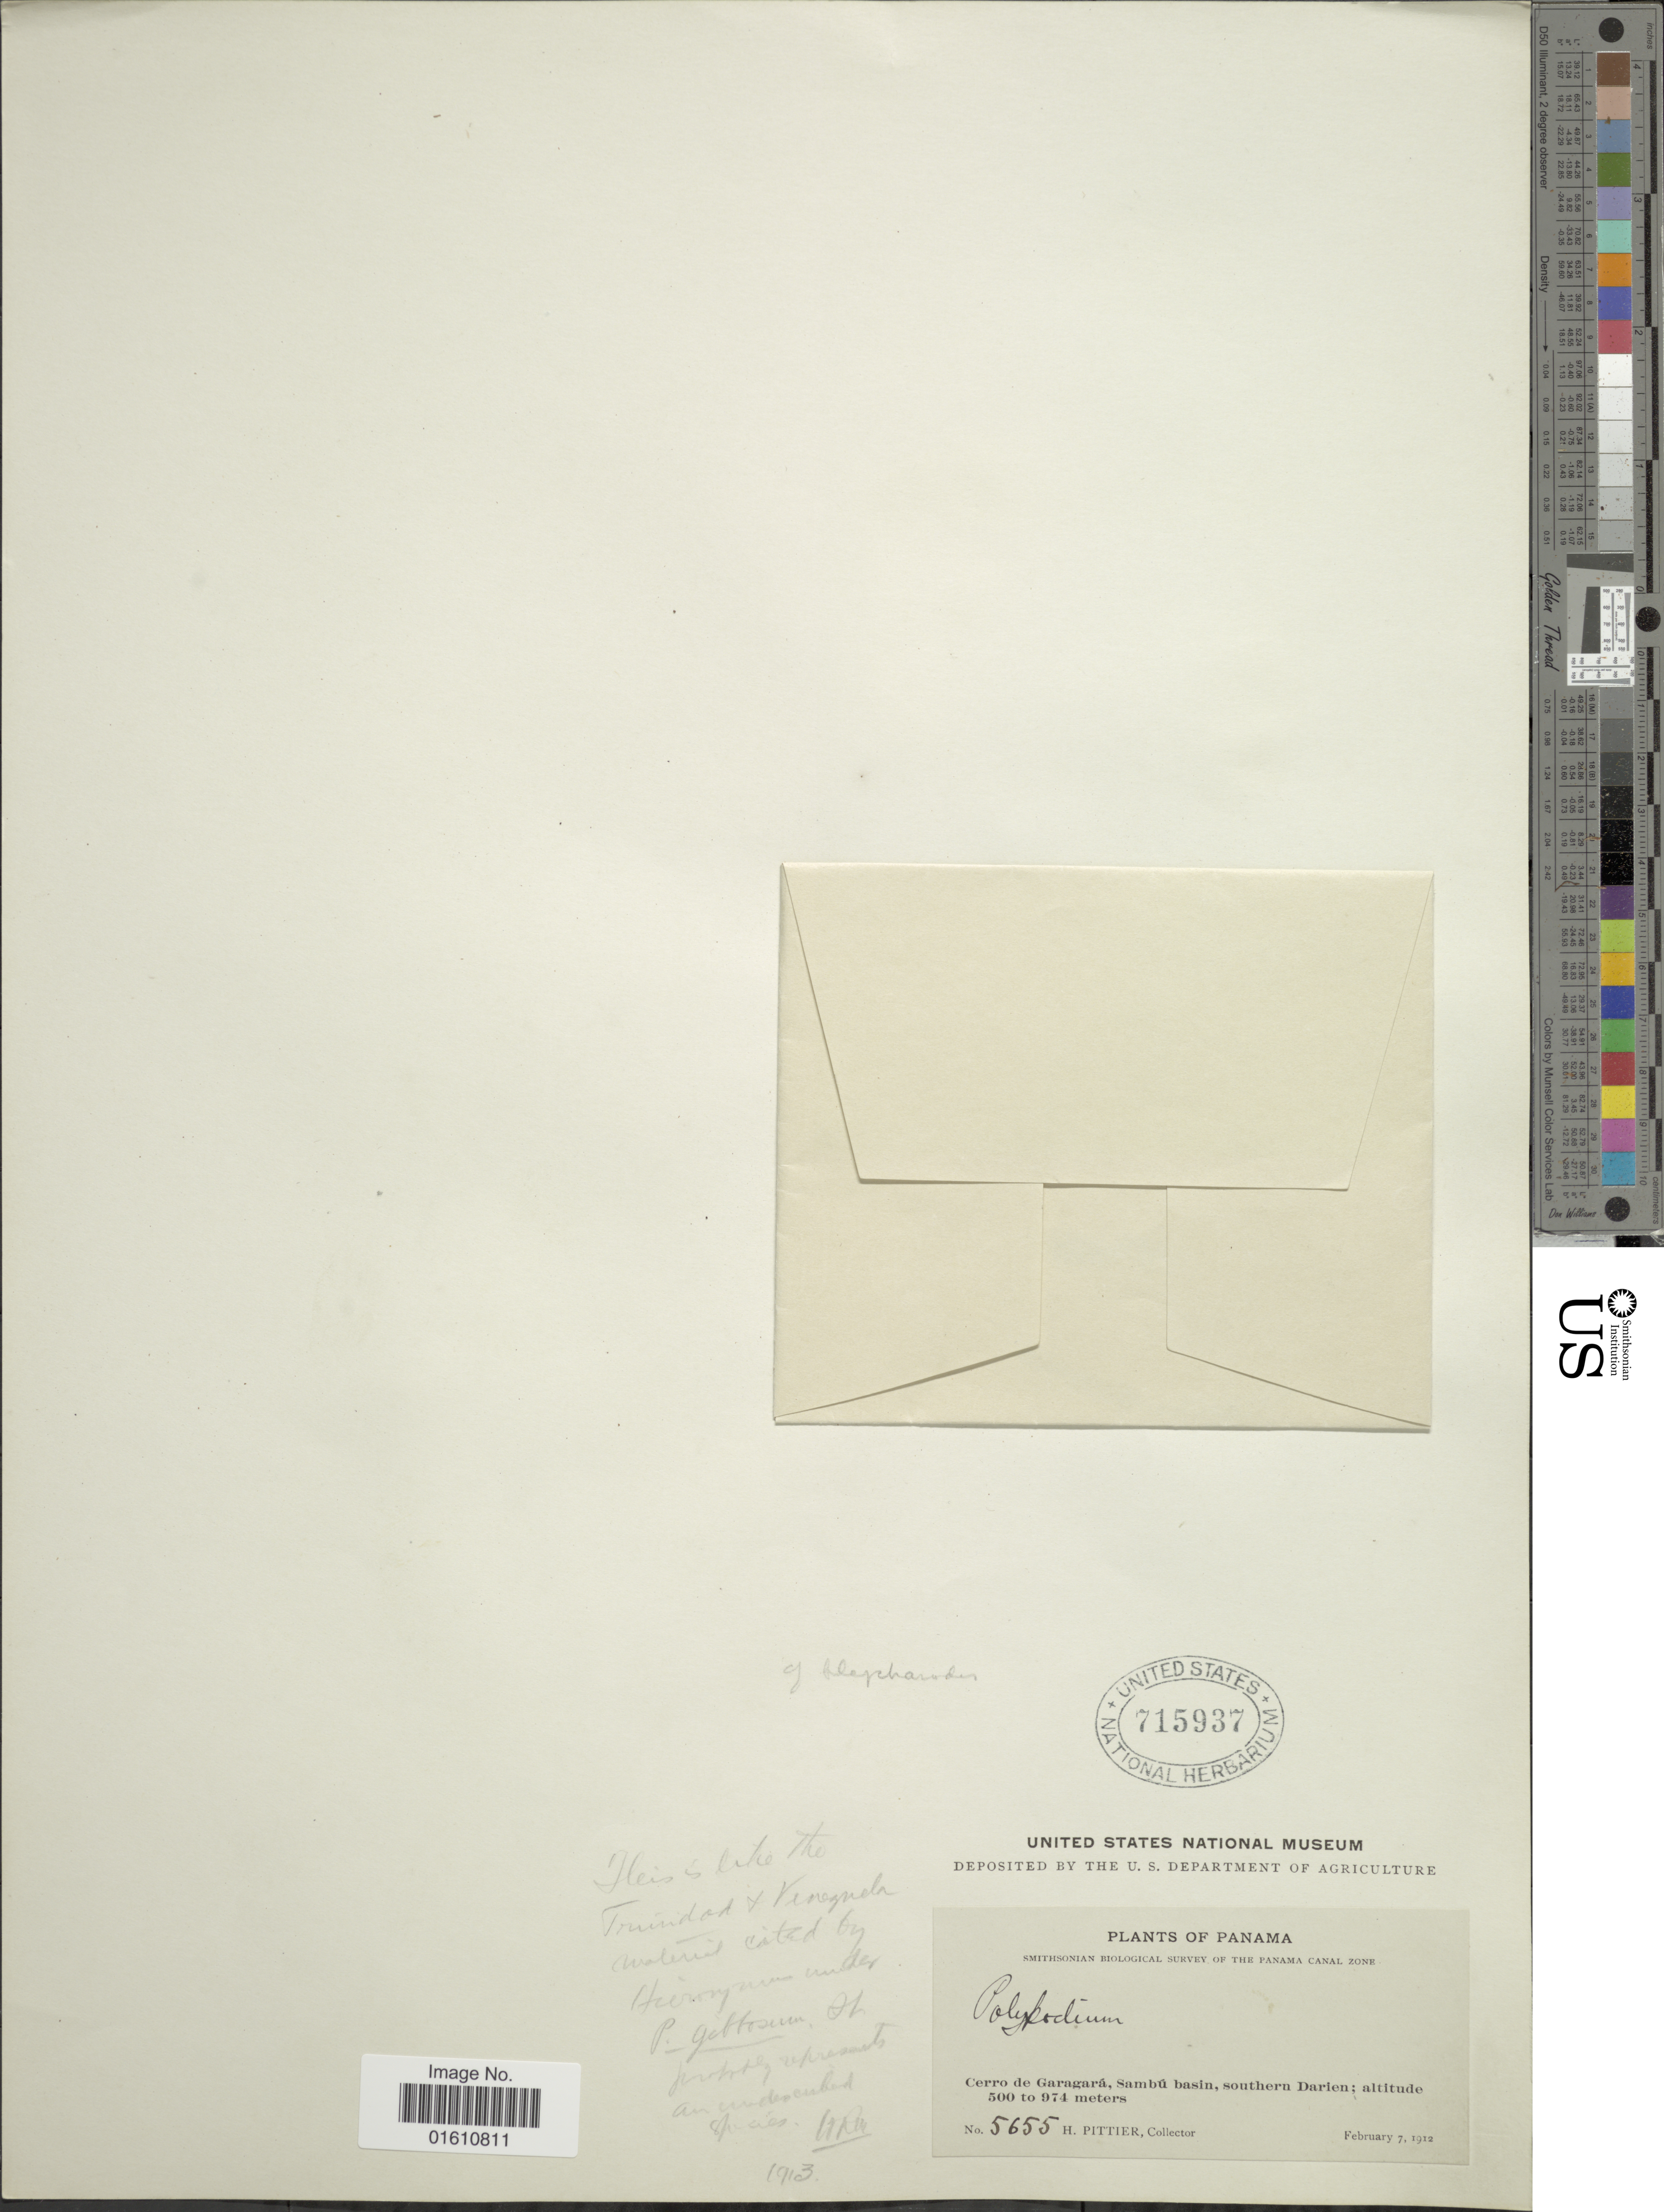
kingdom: Plantae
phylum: Tracheophyta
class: Polypodiopsida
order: Polypodiales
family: Polypodiaceae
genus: Moranopteris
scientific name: Moranopteris taenifolia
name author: (Jenman) R. Y. Hirai & J. Prado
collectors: H. F. Pittier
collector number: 5655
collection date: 1912-02-07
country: Panama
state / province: Darién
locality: Cerro de Garagara, Sambu basin, Southern Darien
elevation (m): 500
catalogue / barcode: US 715937